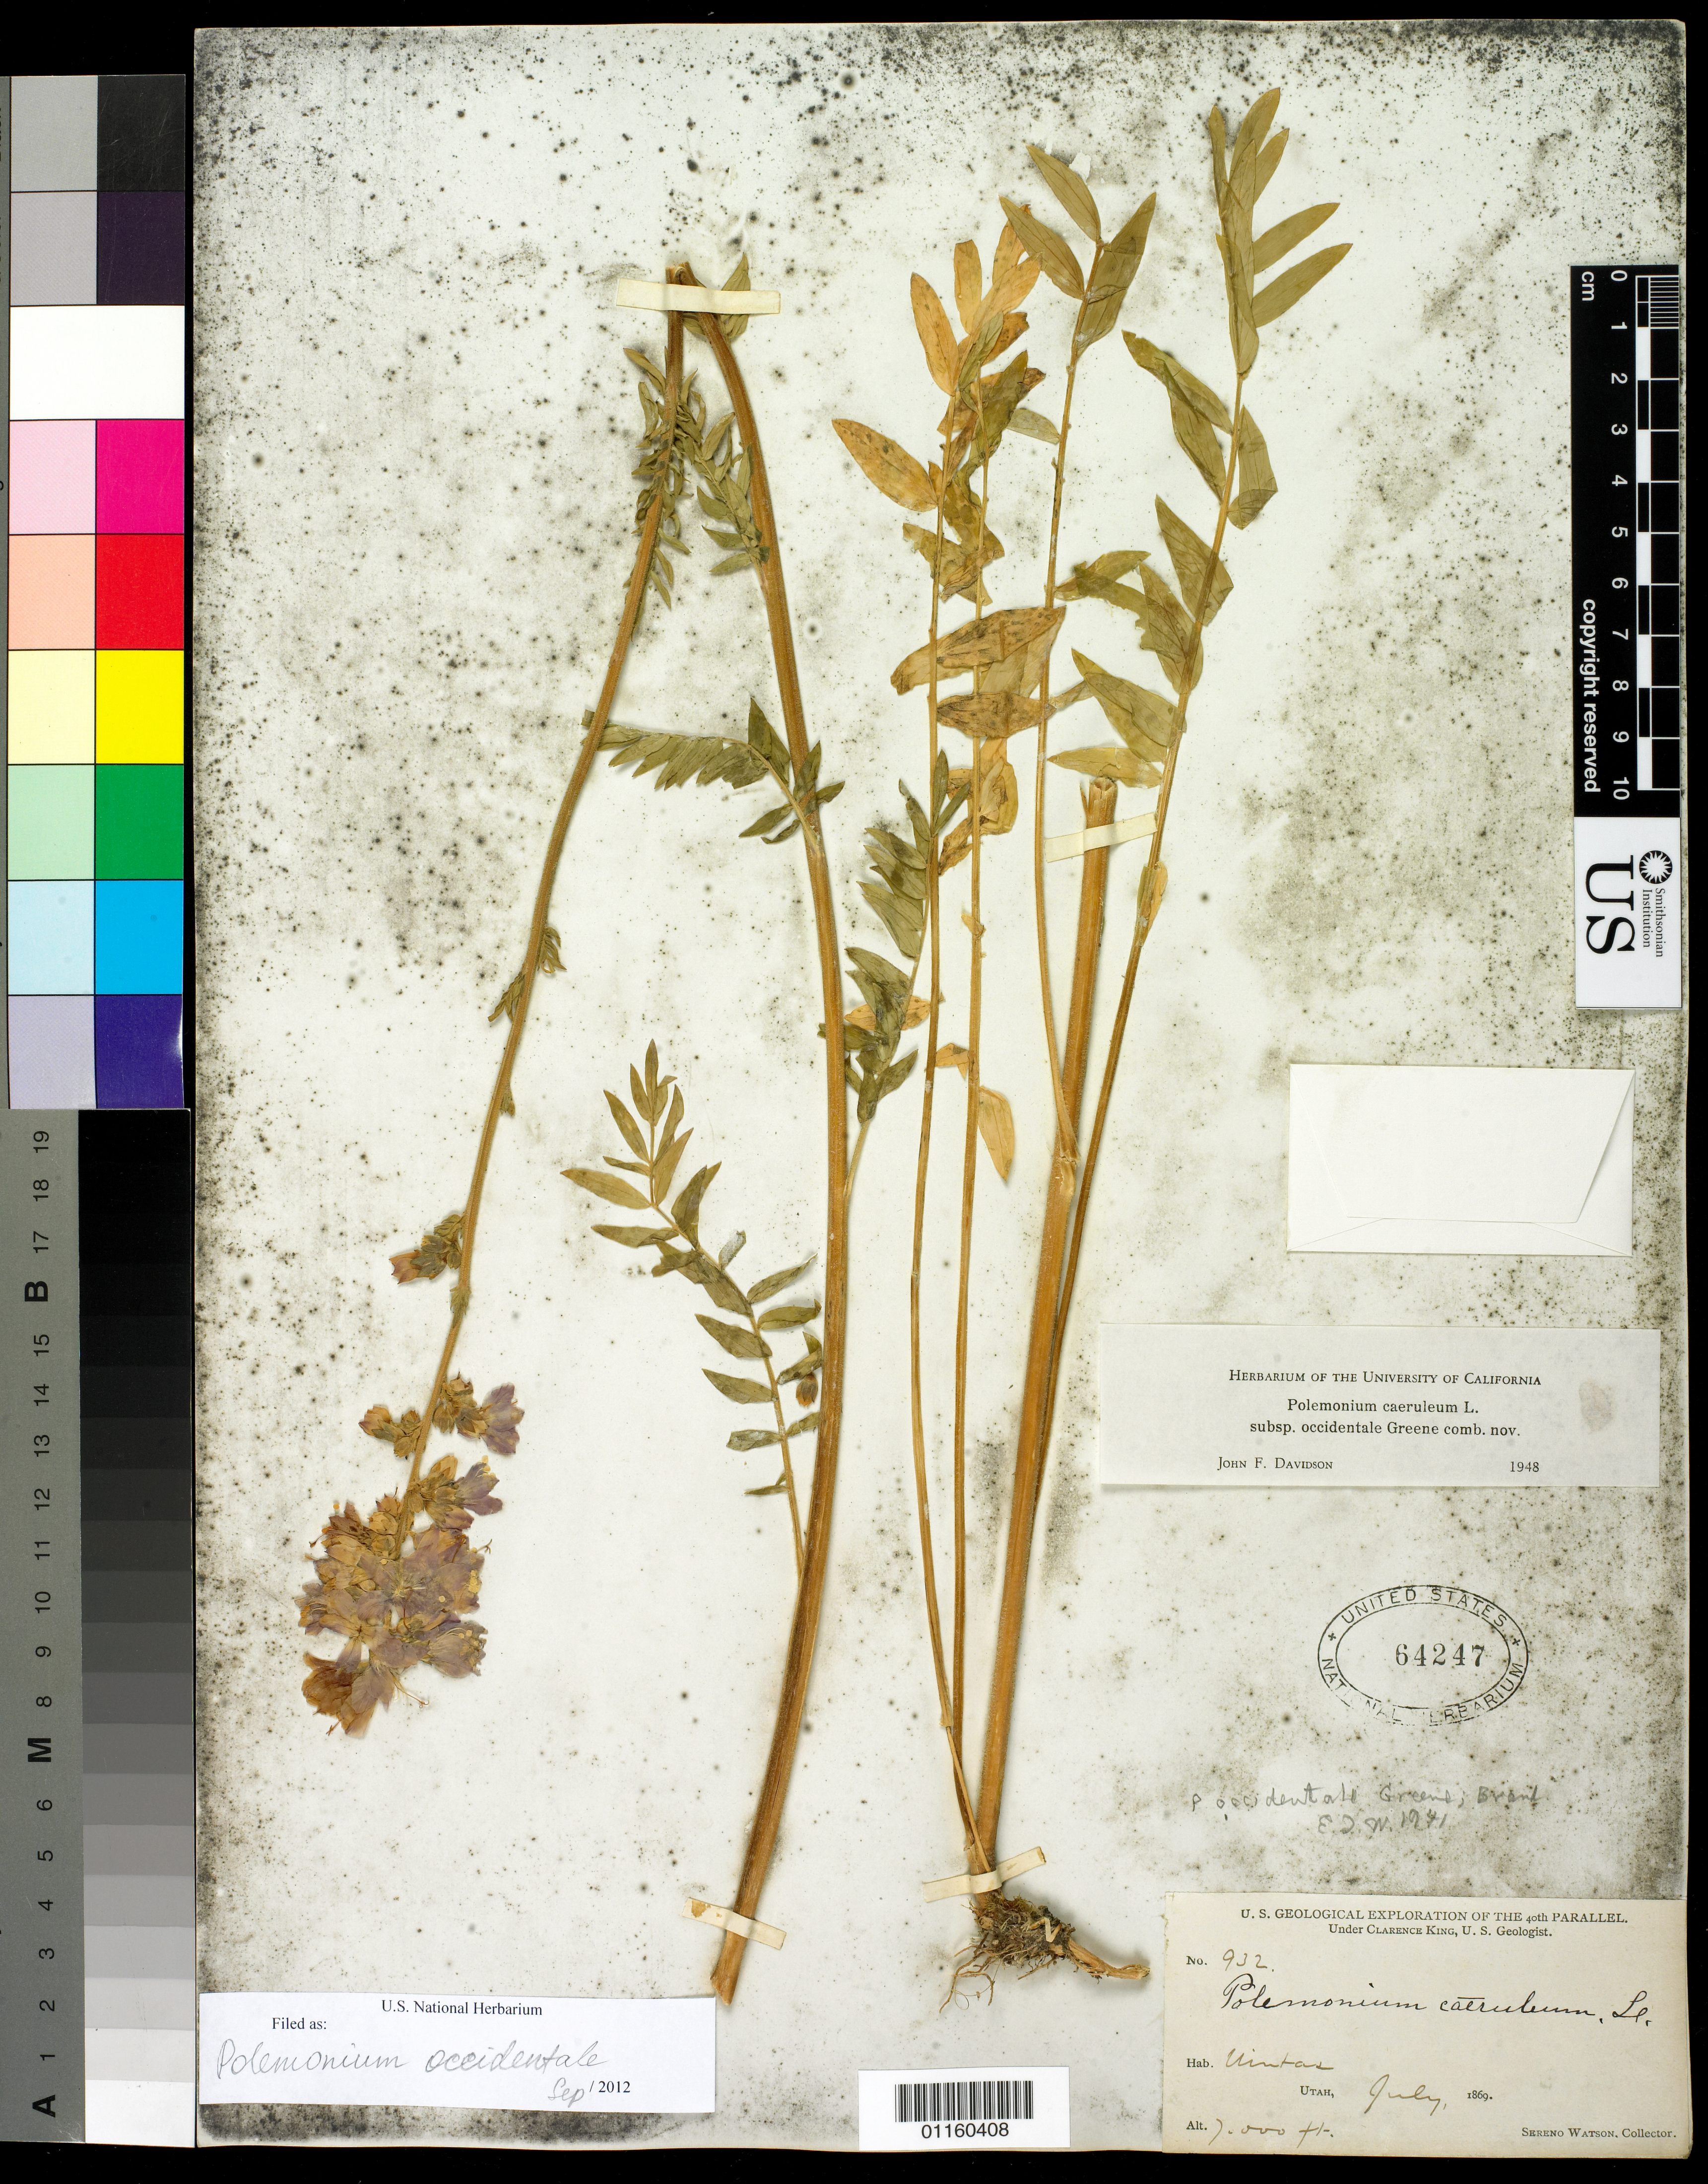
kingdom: Plantae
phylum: Tracheophyta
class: Magnoliopsida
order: Ericales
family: Polemoniaceae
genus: Polemonium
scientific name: Polemonium occidentale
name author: Greene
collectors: S. Watson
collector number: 932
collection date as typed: Jul 1869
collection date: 1869-07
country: United States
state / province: Utah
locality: Uintas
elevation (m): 2134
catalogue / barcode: US 64247